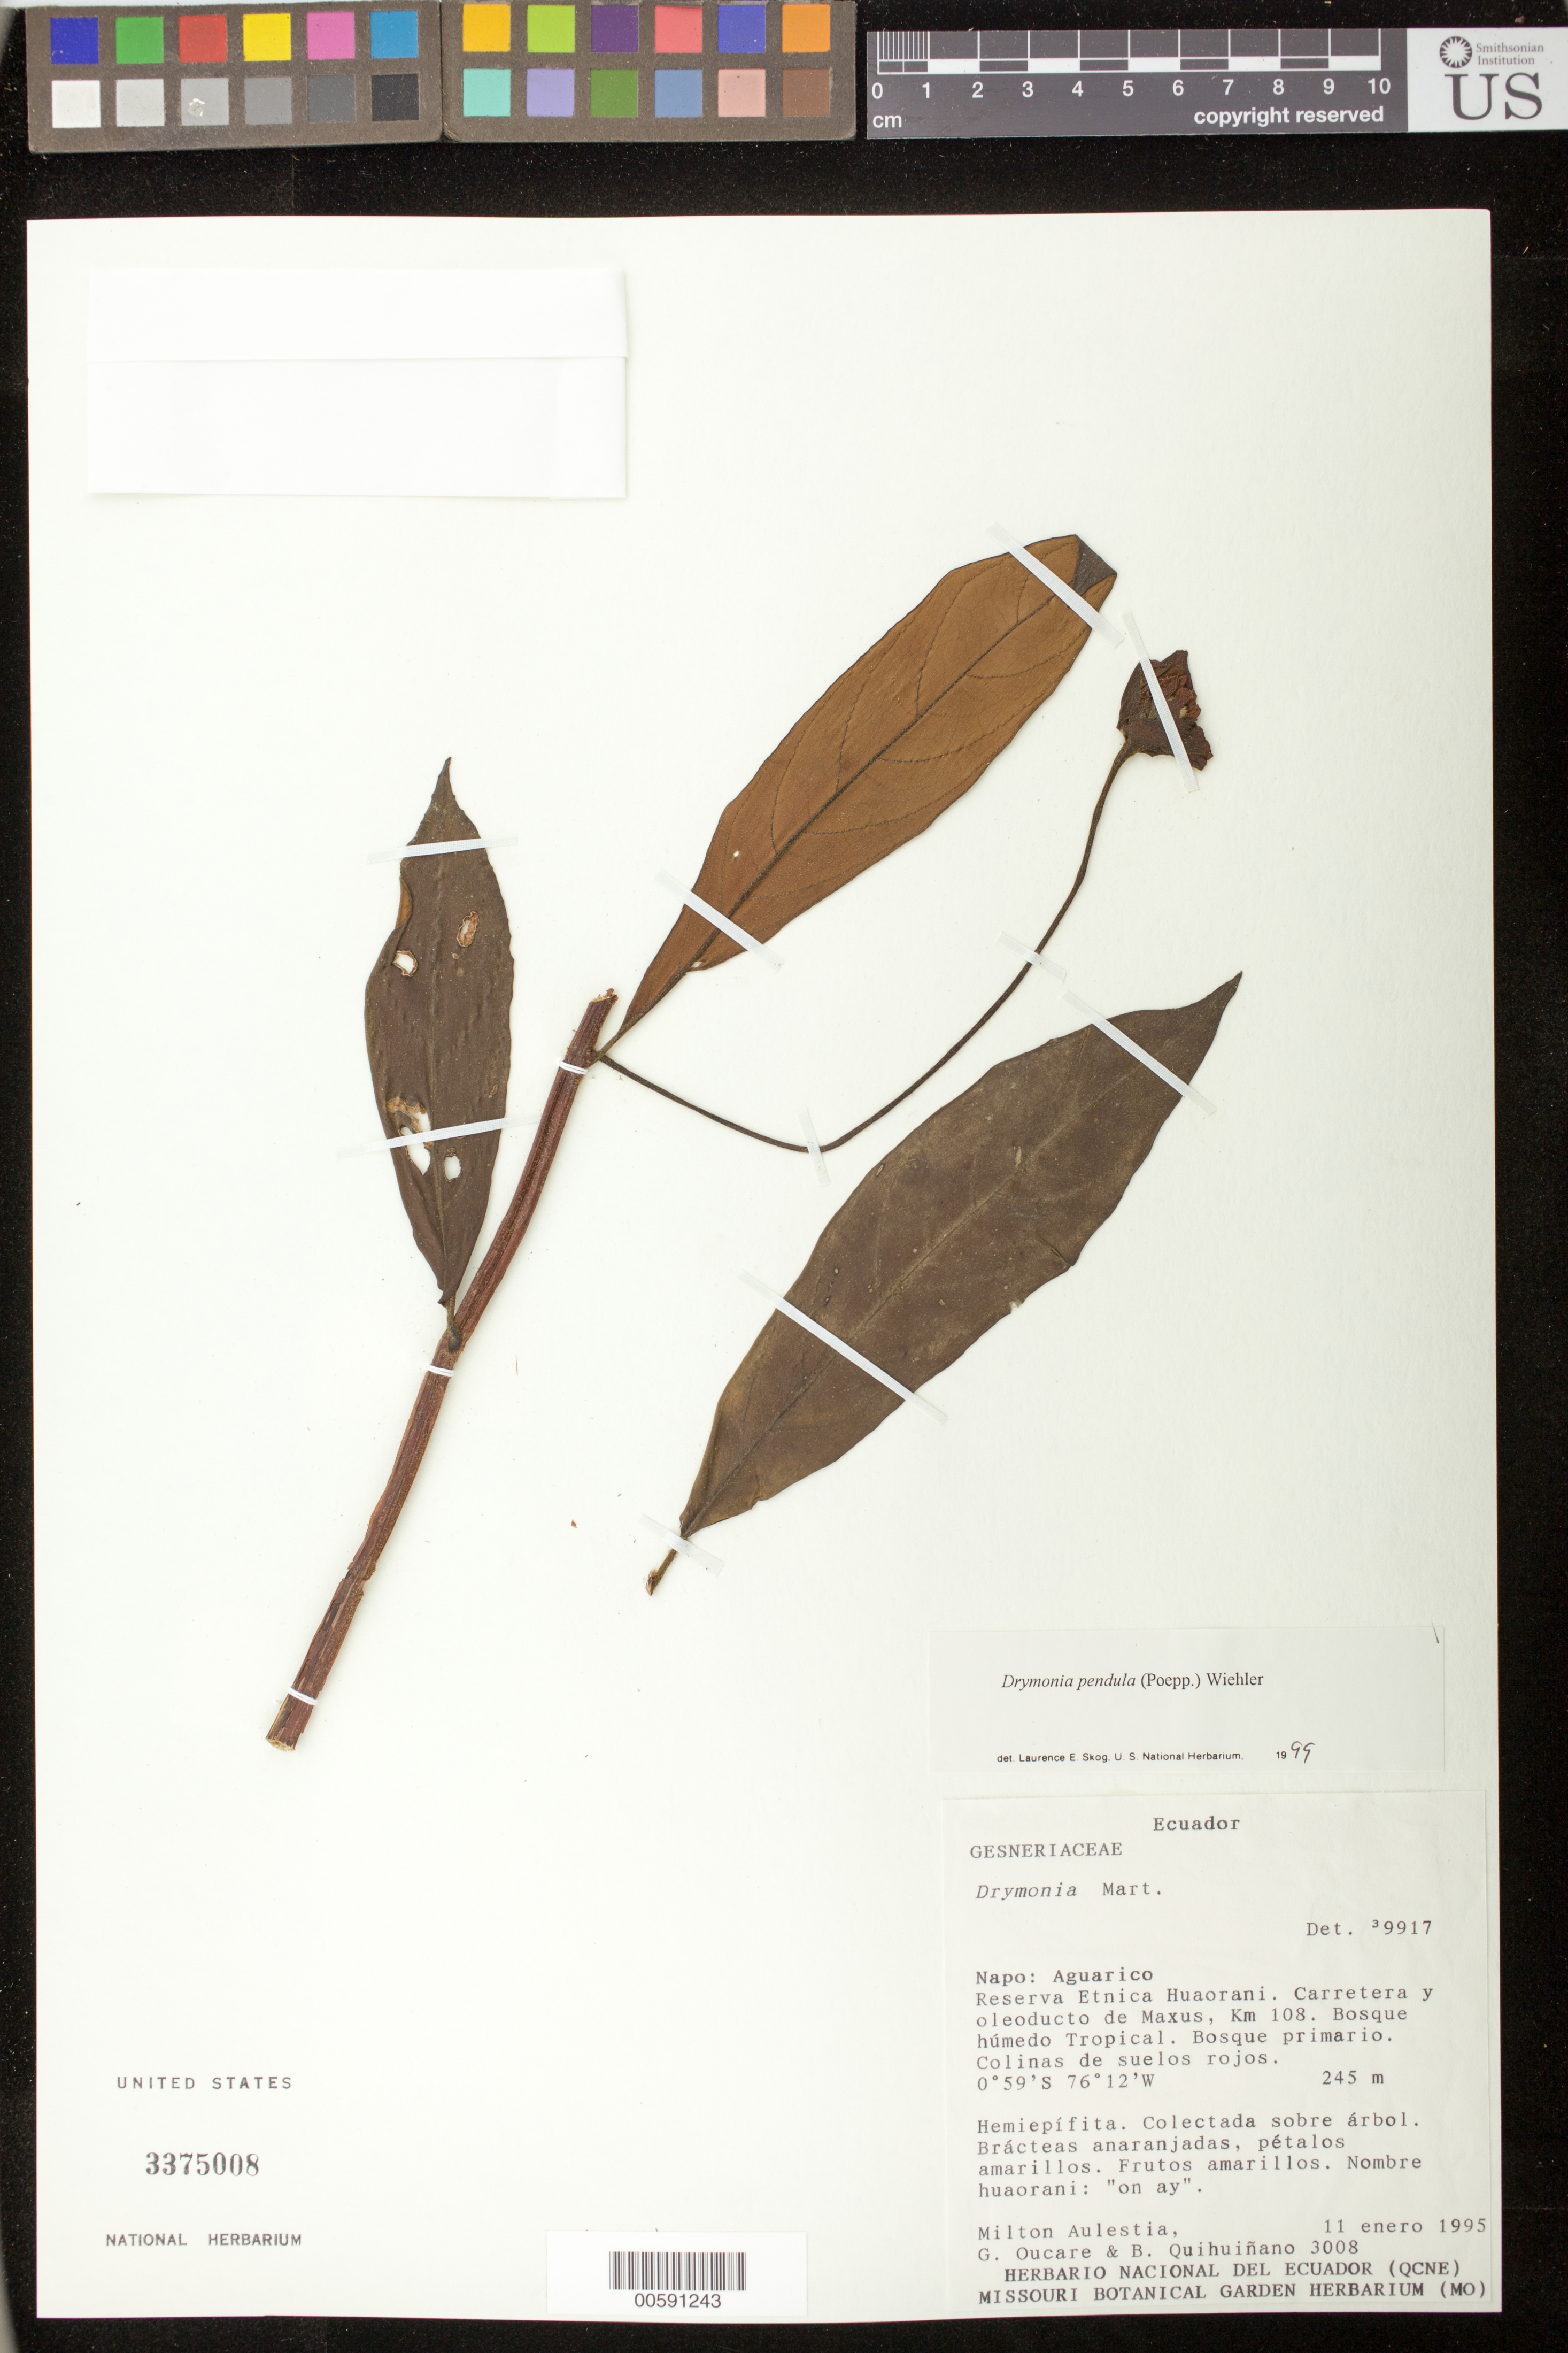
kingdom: Plantae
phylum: Tracheophyta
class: Magnoliopsida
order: Lamiales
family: Gesneriaceae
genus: Drymonia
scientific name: Drymonia pendula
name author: (Poepp.) Wiehler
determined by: Skog, Laurence E.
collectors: M. Aulestia, G. Oucare & B. Quihuiñano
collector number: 3008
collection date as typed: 11 Jan 1995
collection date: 1995-01-11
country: Ecuador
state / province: Napo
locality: Aguarico: Reserva Etnica Huaorani, carretera y oleoducto de Maxus, Km 108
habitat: Bosque húmedo tropical; bosque primario, colinas de suelos rojos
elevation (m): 245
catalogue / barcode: US 3375008